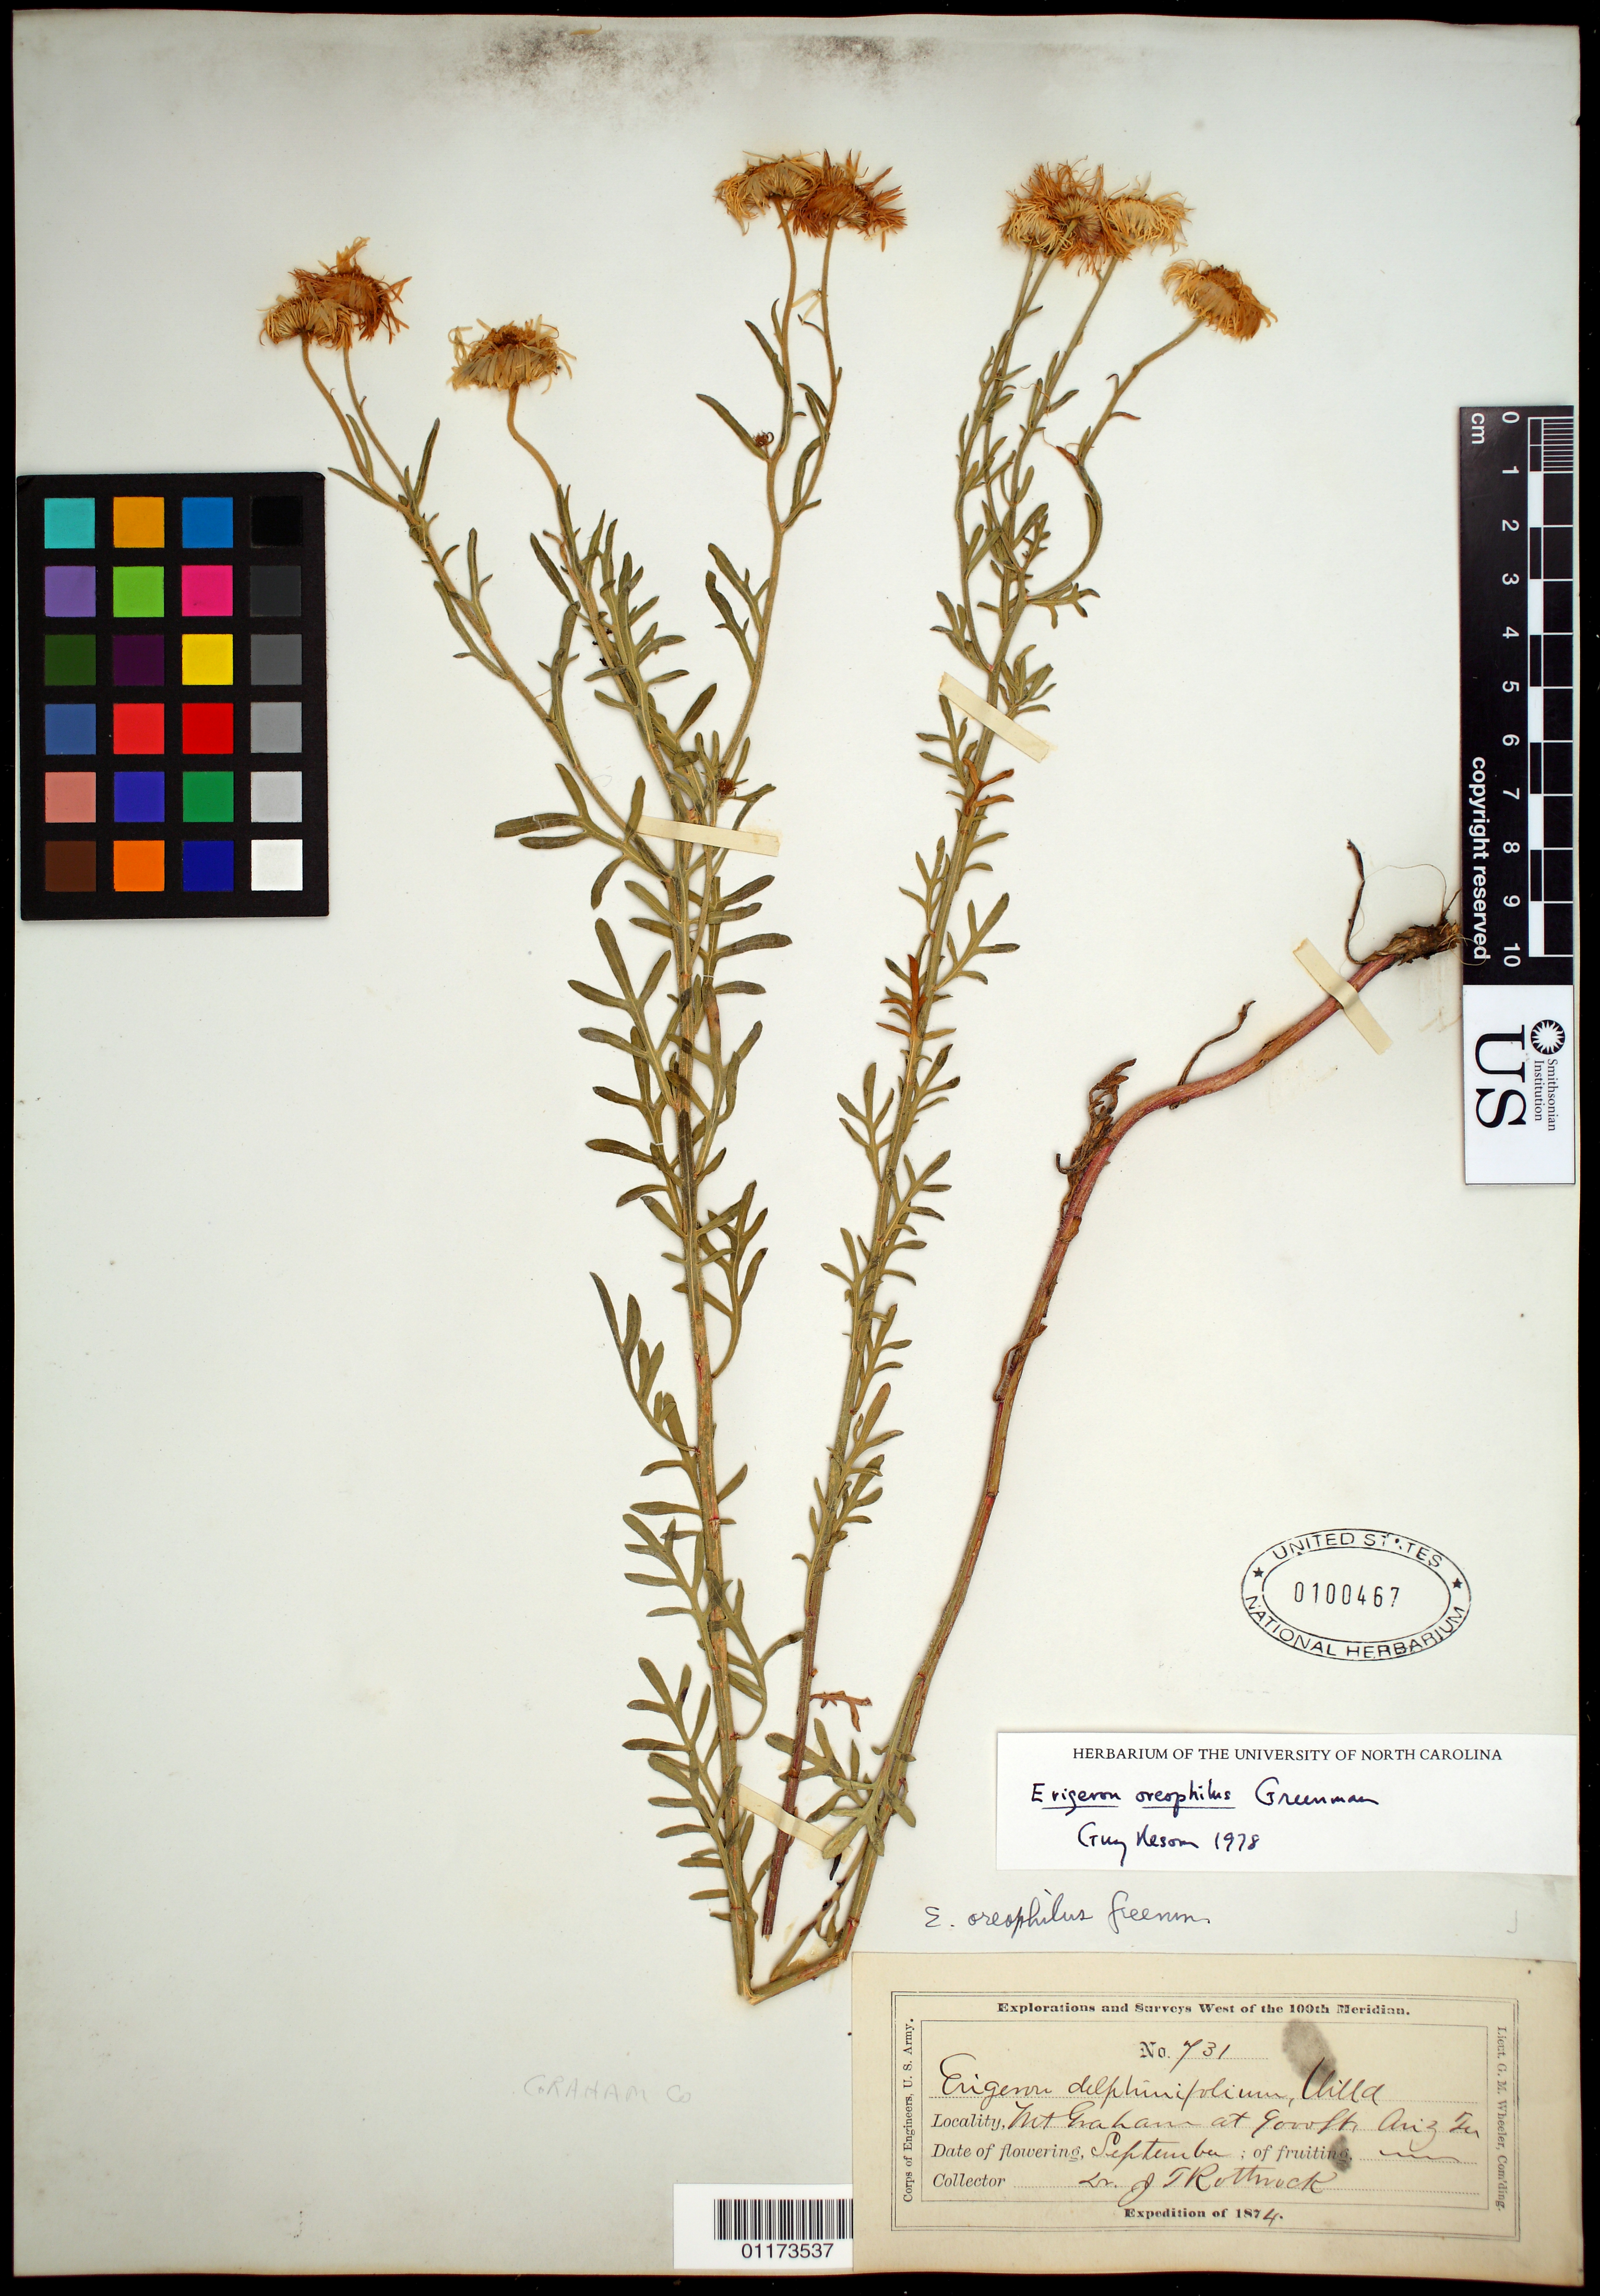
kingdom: Plantae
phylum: Tracheophyta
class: Magnoliopsida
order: Asterales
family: Asteraceae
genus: Erigeron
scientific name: Erigeron oreophilus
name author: Greenm.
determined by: Nesom, Guy L.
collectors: J. T. Rothrock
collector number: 731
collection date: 1874-09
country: United States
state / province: Arizona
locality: Mt. Graham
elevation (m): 2743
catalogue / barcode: US 100467